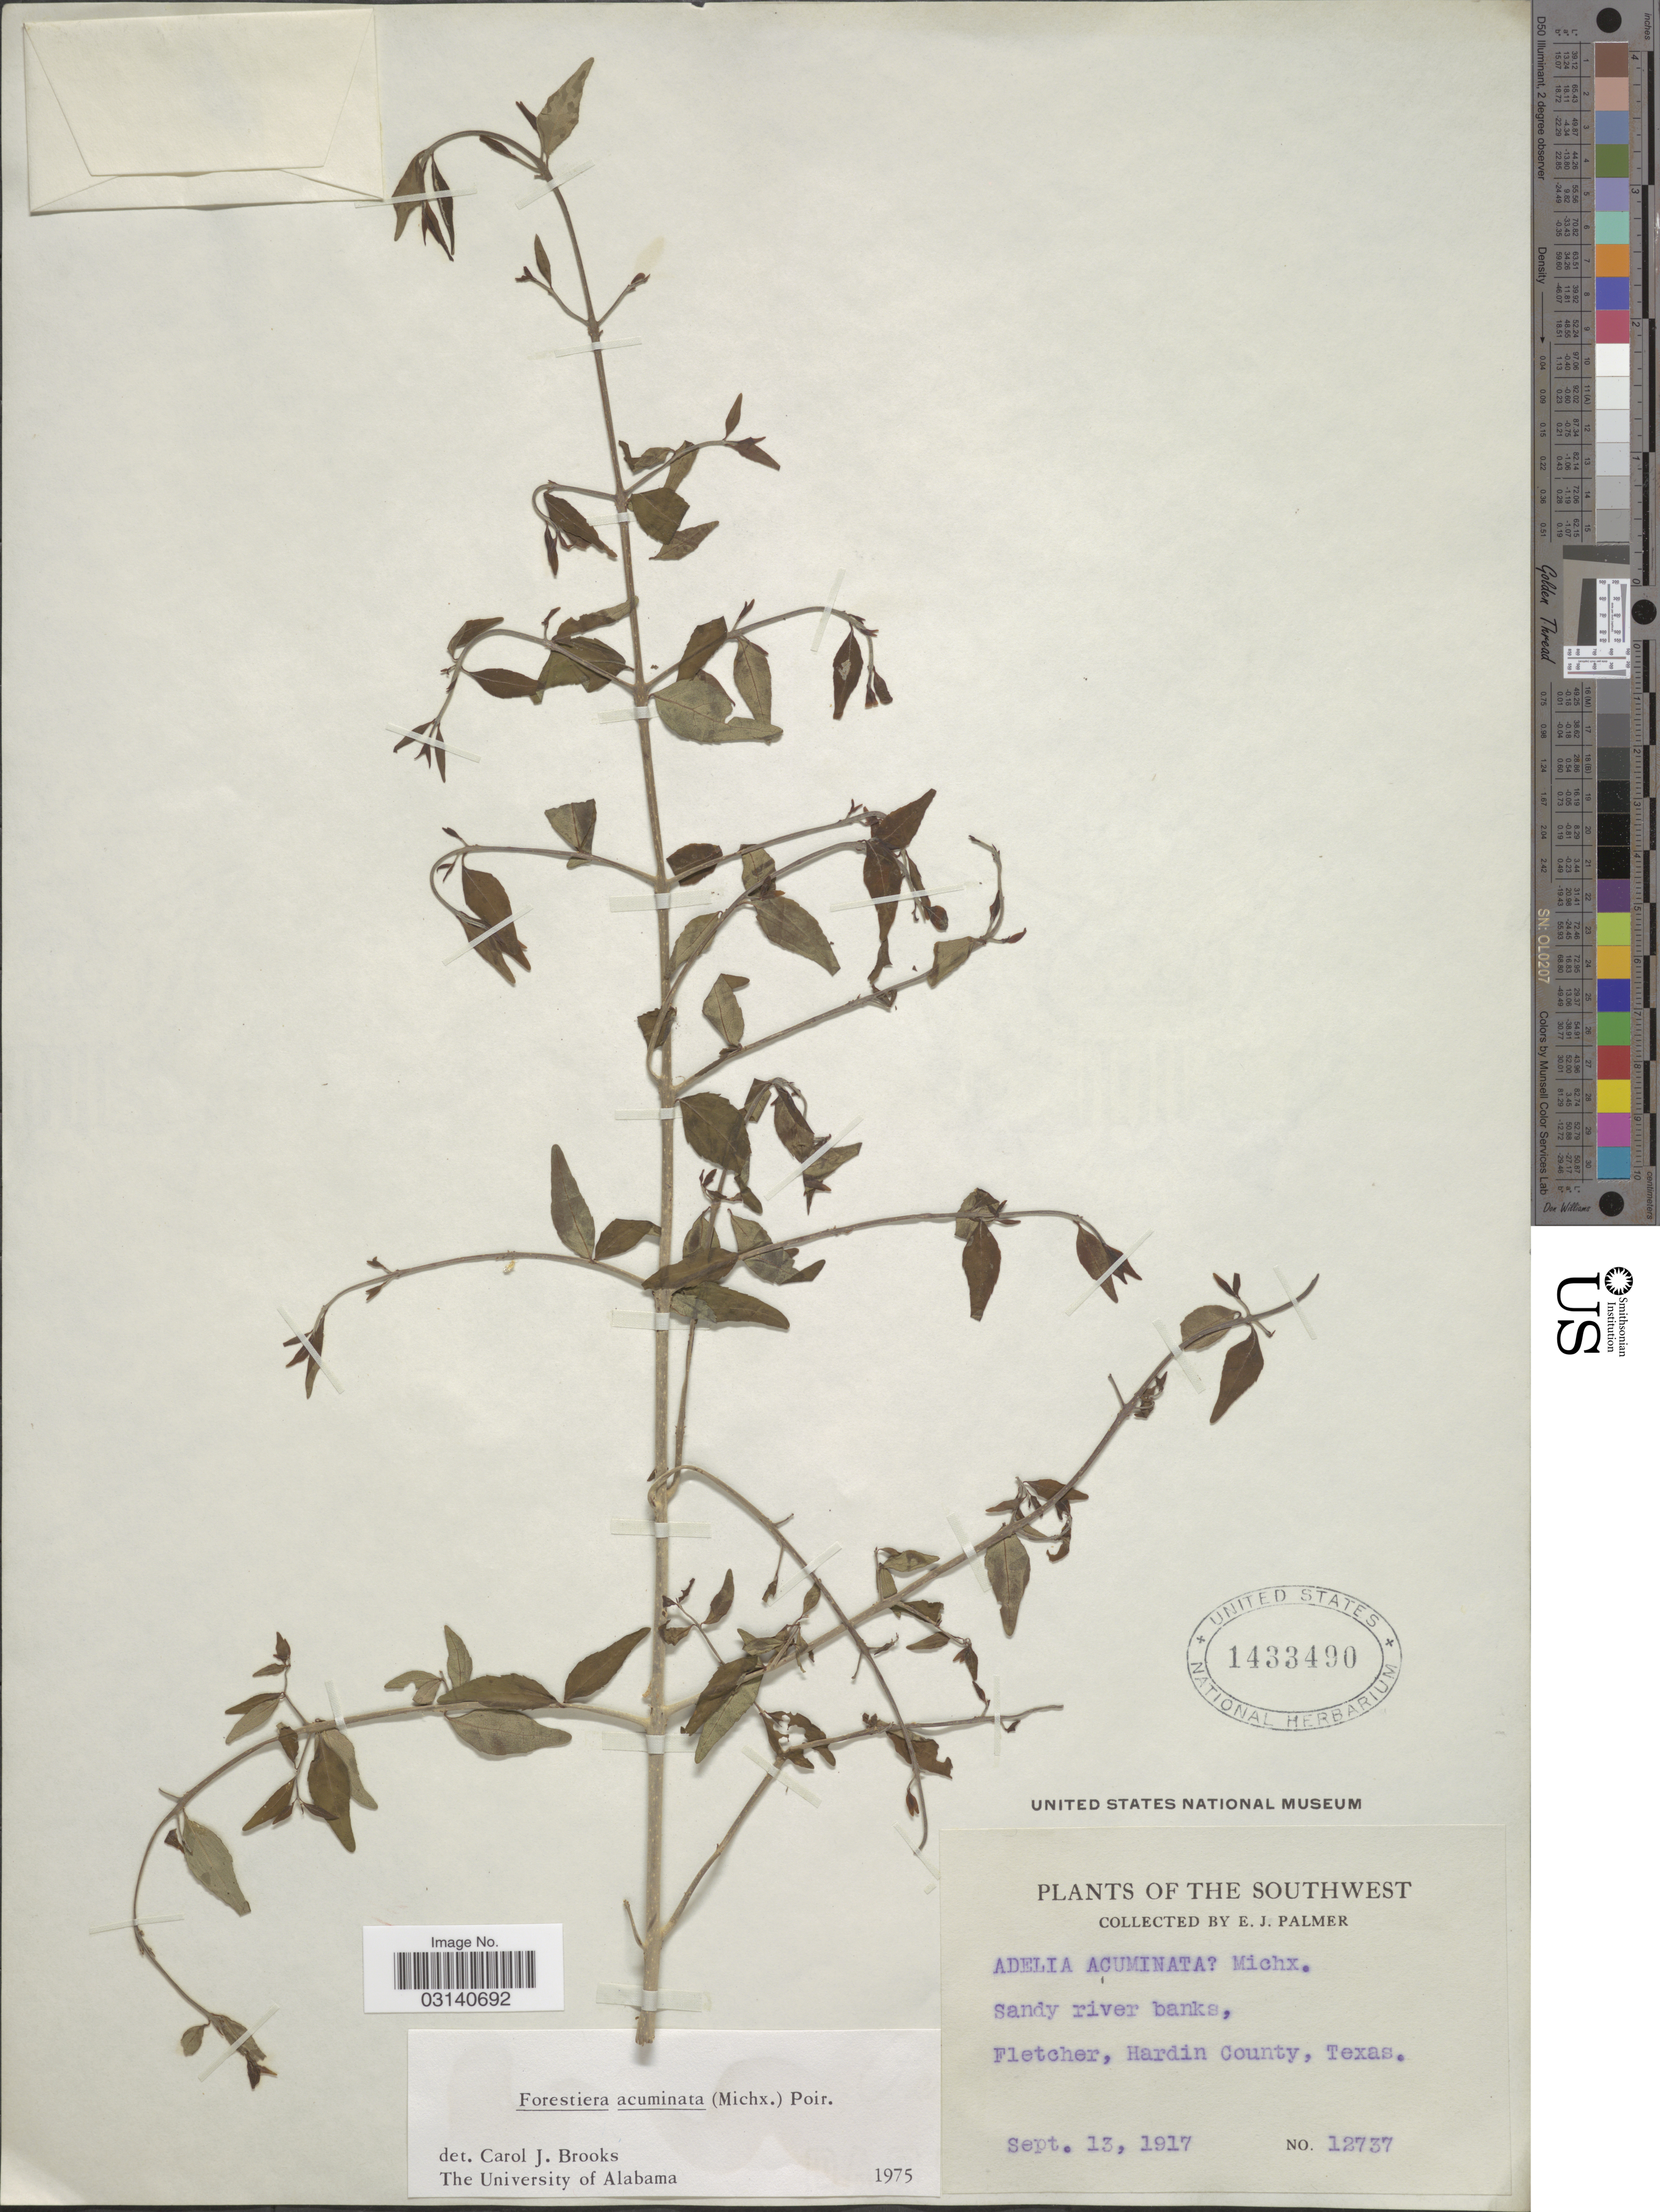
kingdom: Plantae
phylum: Tracheophyta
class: Magnoliopsida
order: Lamiales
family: Oleaceae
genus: Forestiera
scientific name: Forestiera acuminata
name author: (Michx.) Poir.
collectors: E. J. Palmer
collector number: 12737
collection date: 1917-09-13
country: United States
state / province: Texas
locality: The Southwest, Sandy river banks, Fletcher, Hardin County, Texas.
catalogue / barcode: US 1433490